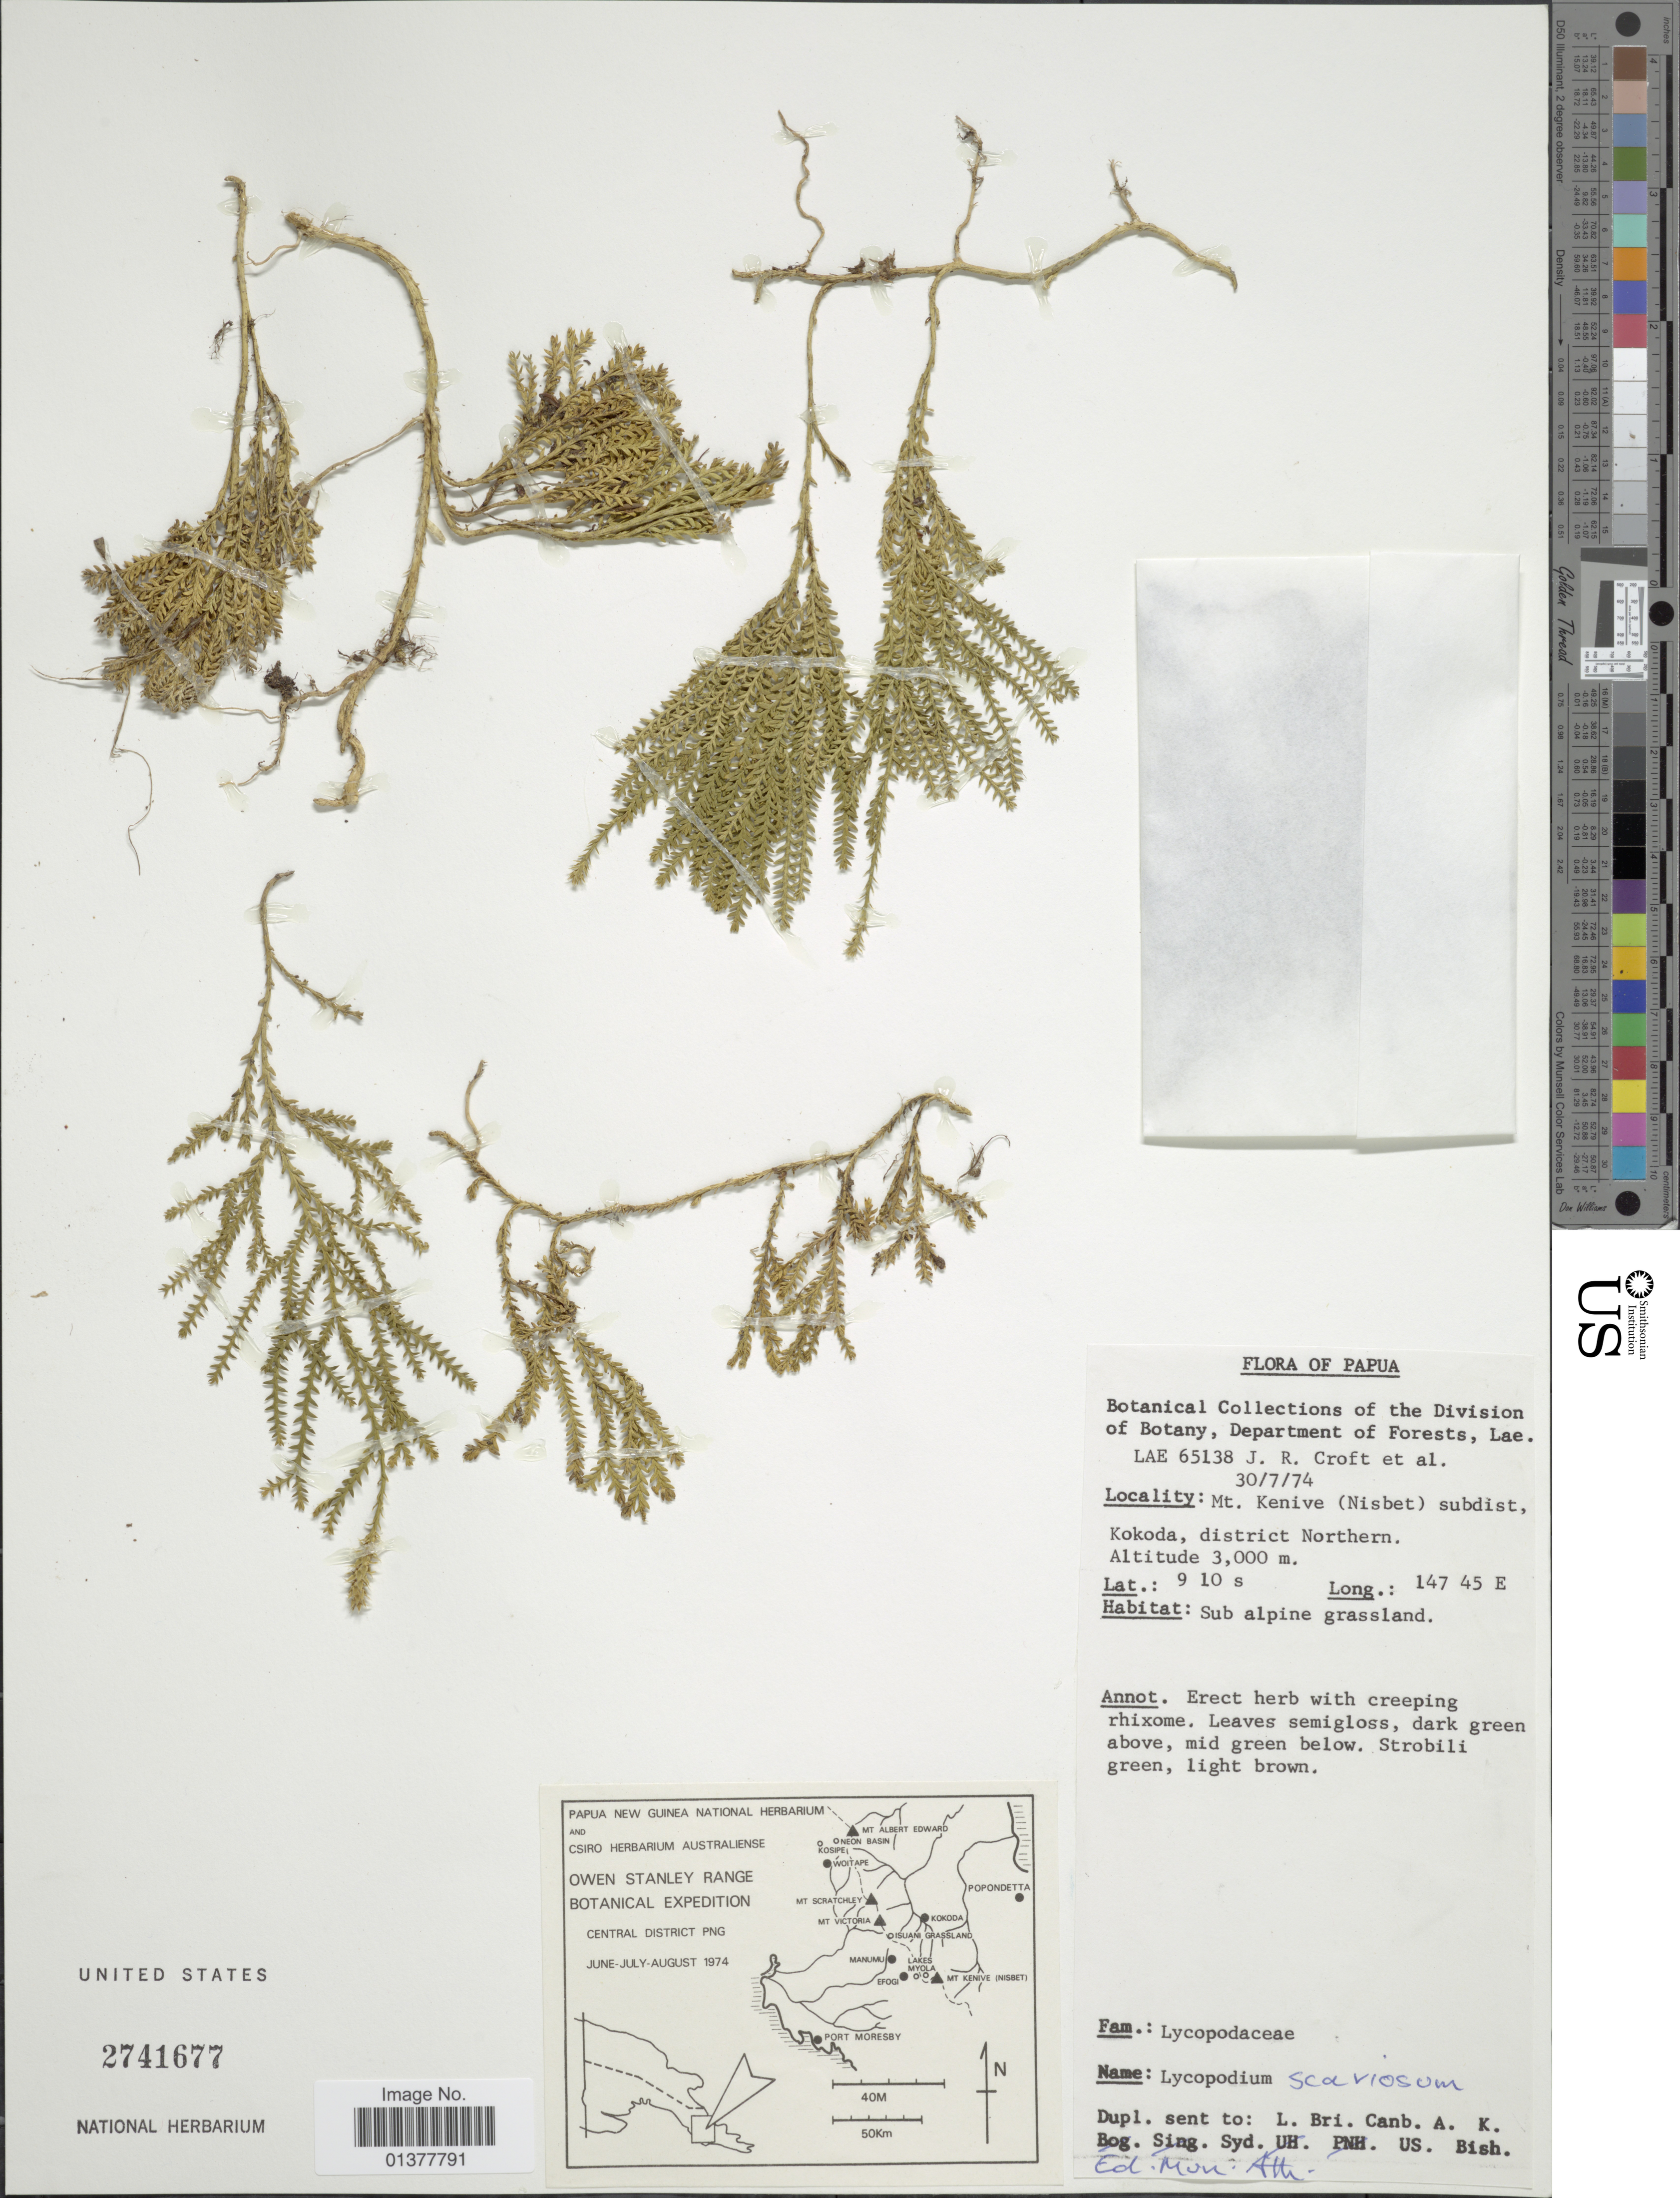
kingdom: Plantae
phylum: Tracheophyta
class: Lycopodiopsida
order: Lycopodiales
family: Lycopodiaceae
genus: Diphasium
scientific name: Diphasium scariosum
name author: (G. Forst.) Rothm.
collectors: J. R. Croft & et al.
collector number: LAE65138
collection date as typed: Transcribed d/m/y: 30/7/74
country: Papua New Guinea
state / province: Northern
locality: Mt. Kenive (Nisbet) subdist. Kokoda, district Northern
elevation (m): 3000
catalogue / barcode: US 2741677